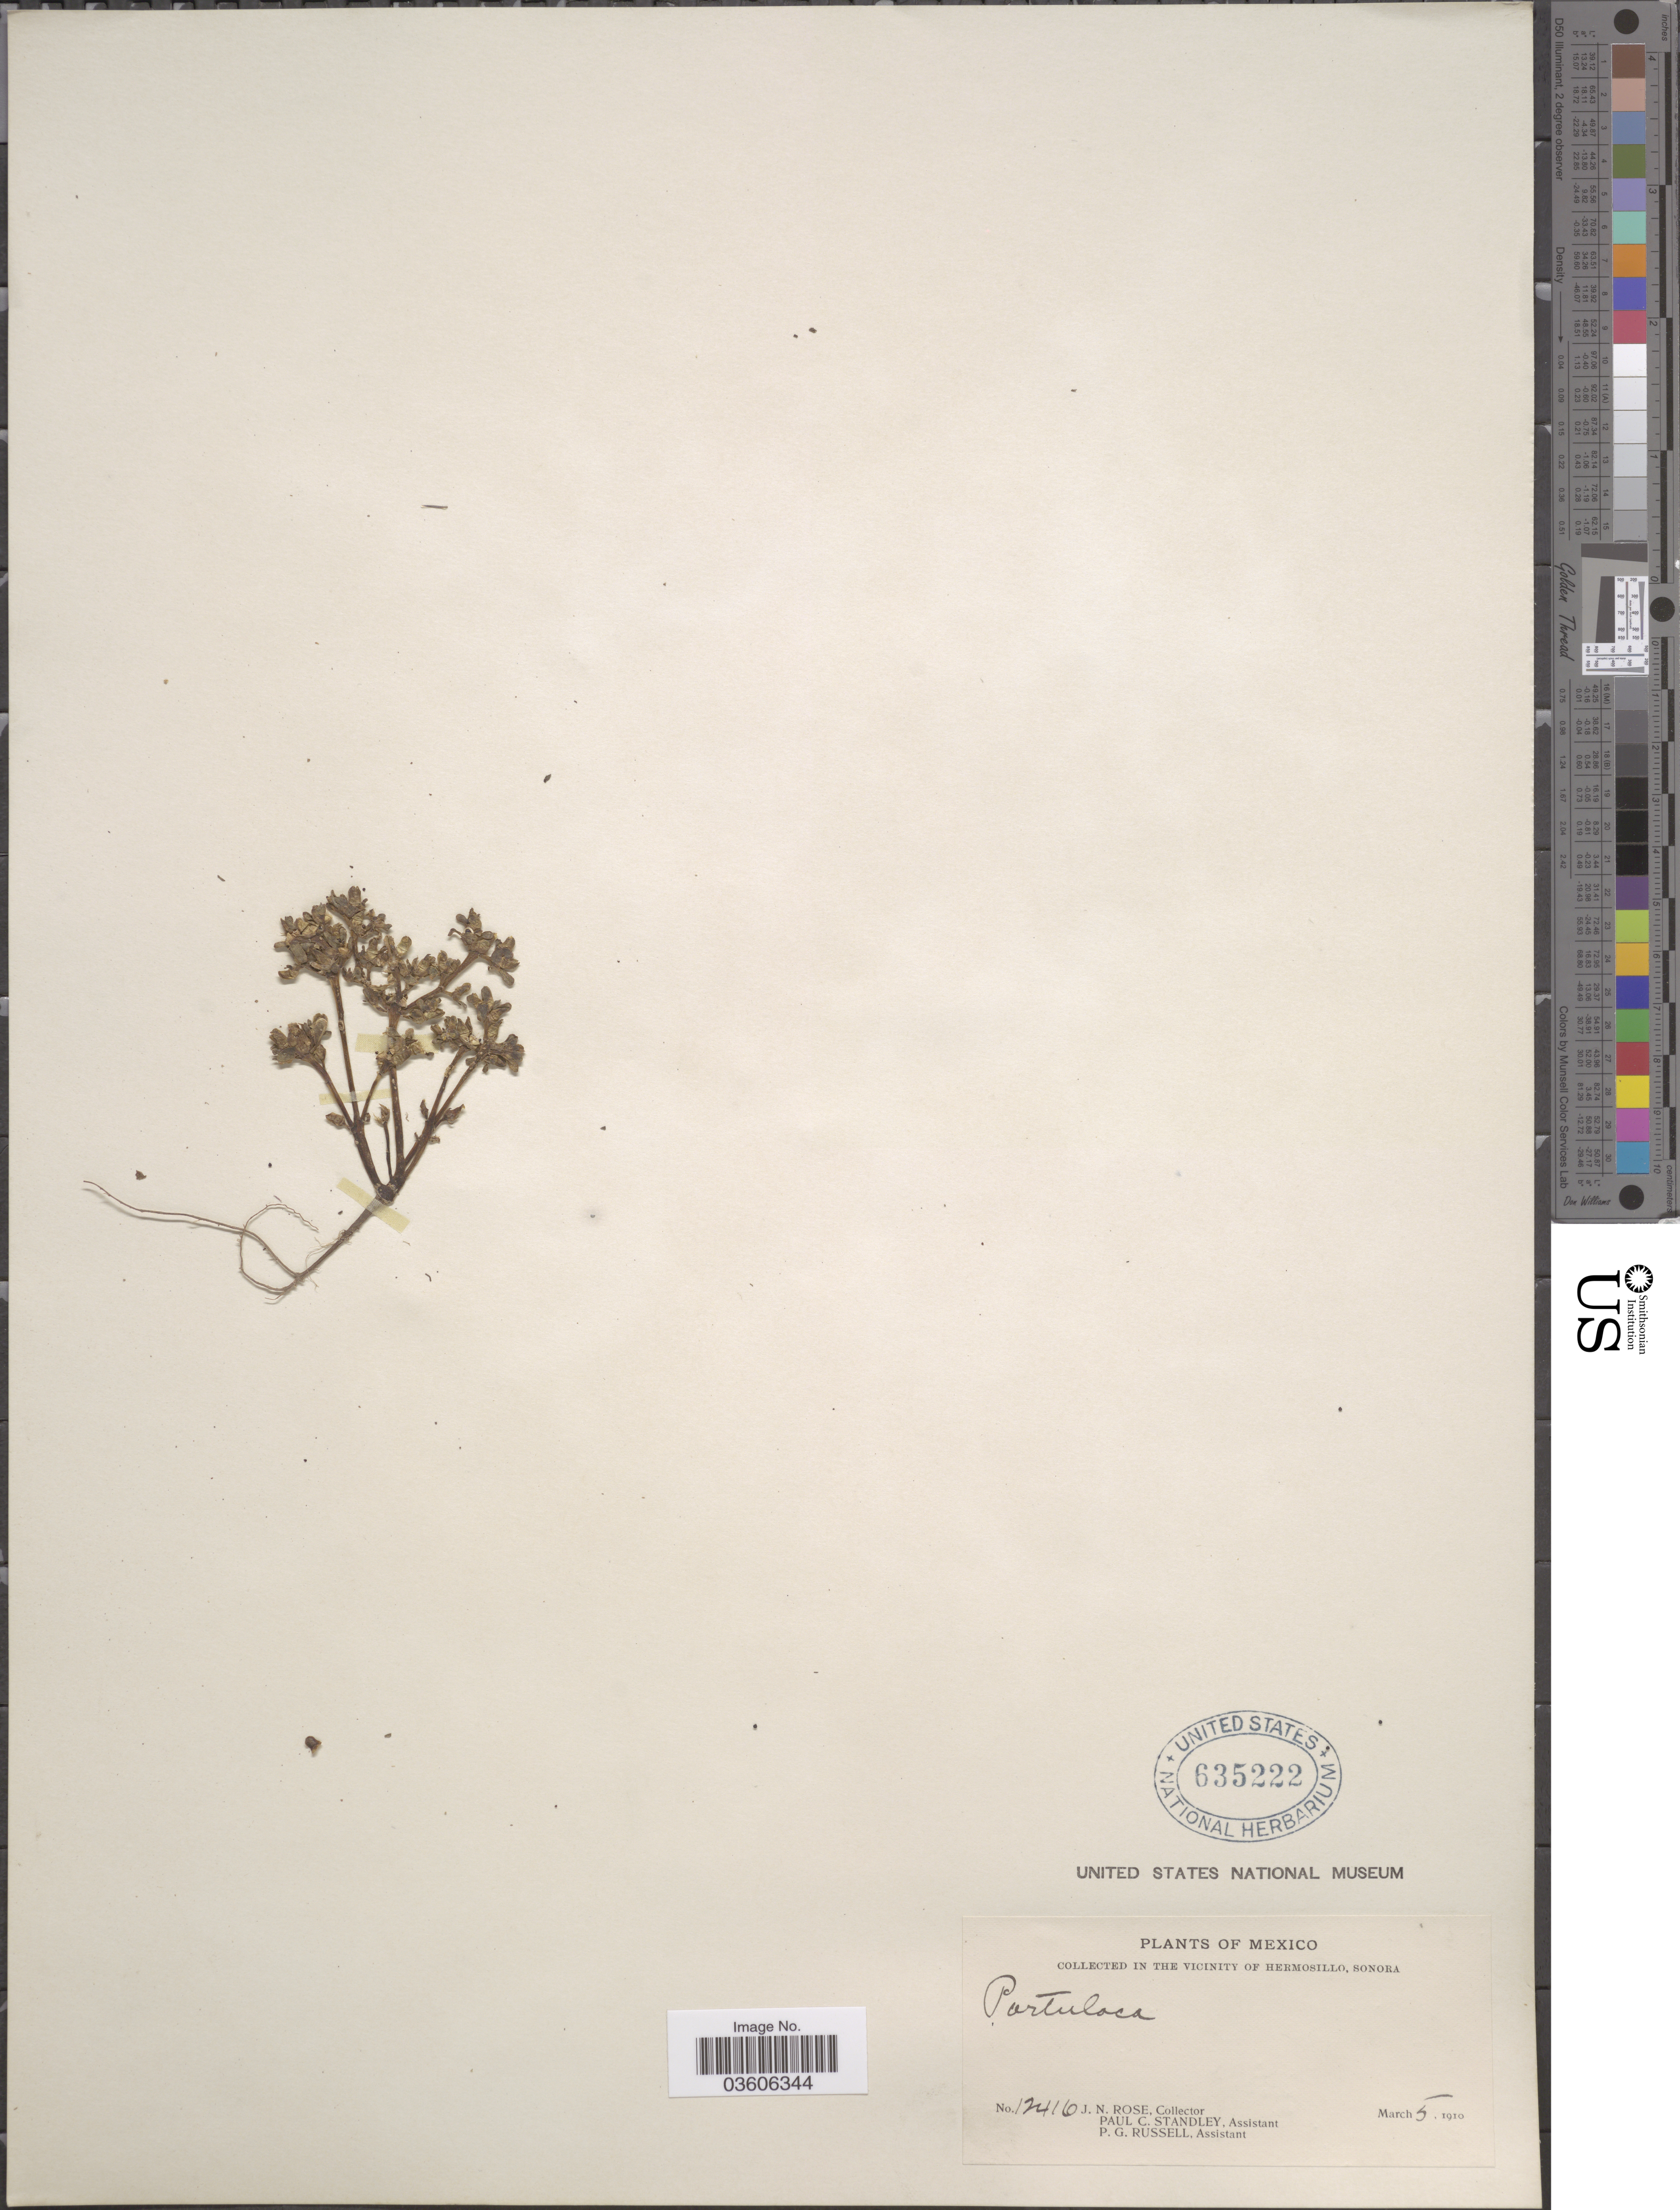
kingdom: Plantae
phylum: Tracheophyta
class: Magnoliopsida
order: Caryophyllales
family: Portulacaceae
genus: Portulaca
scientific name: Portulaca oleracea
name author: L.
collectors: J. N. Rose, P. C. Standley & P. G. Russell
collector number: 12416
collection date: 1910-03-05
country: Mexico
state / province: Sonora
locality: Vicinity of Hermosillo.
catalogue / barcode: US 635222